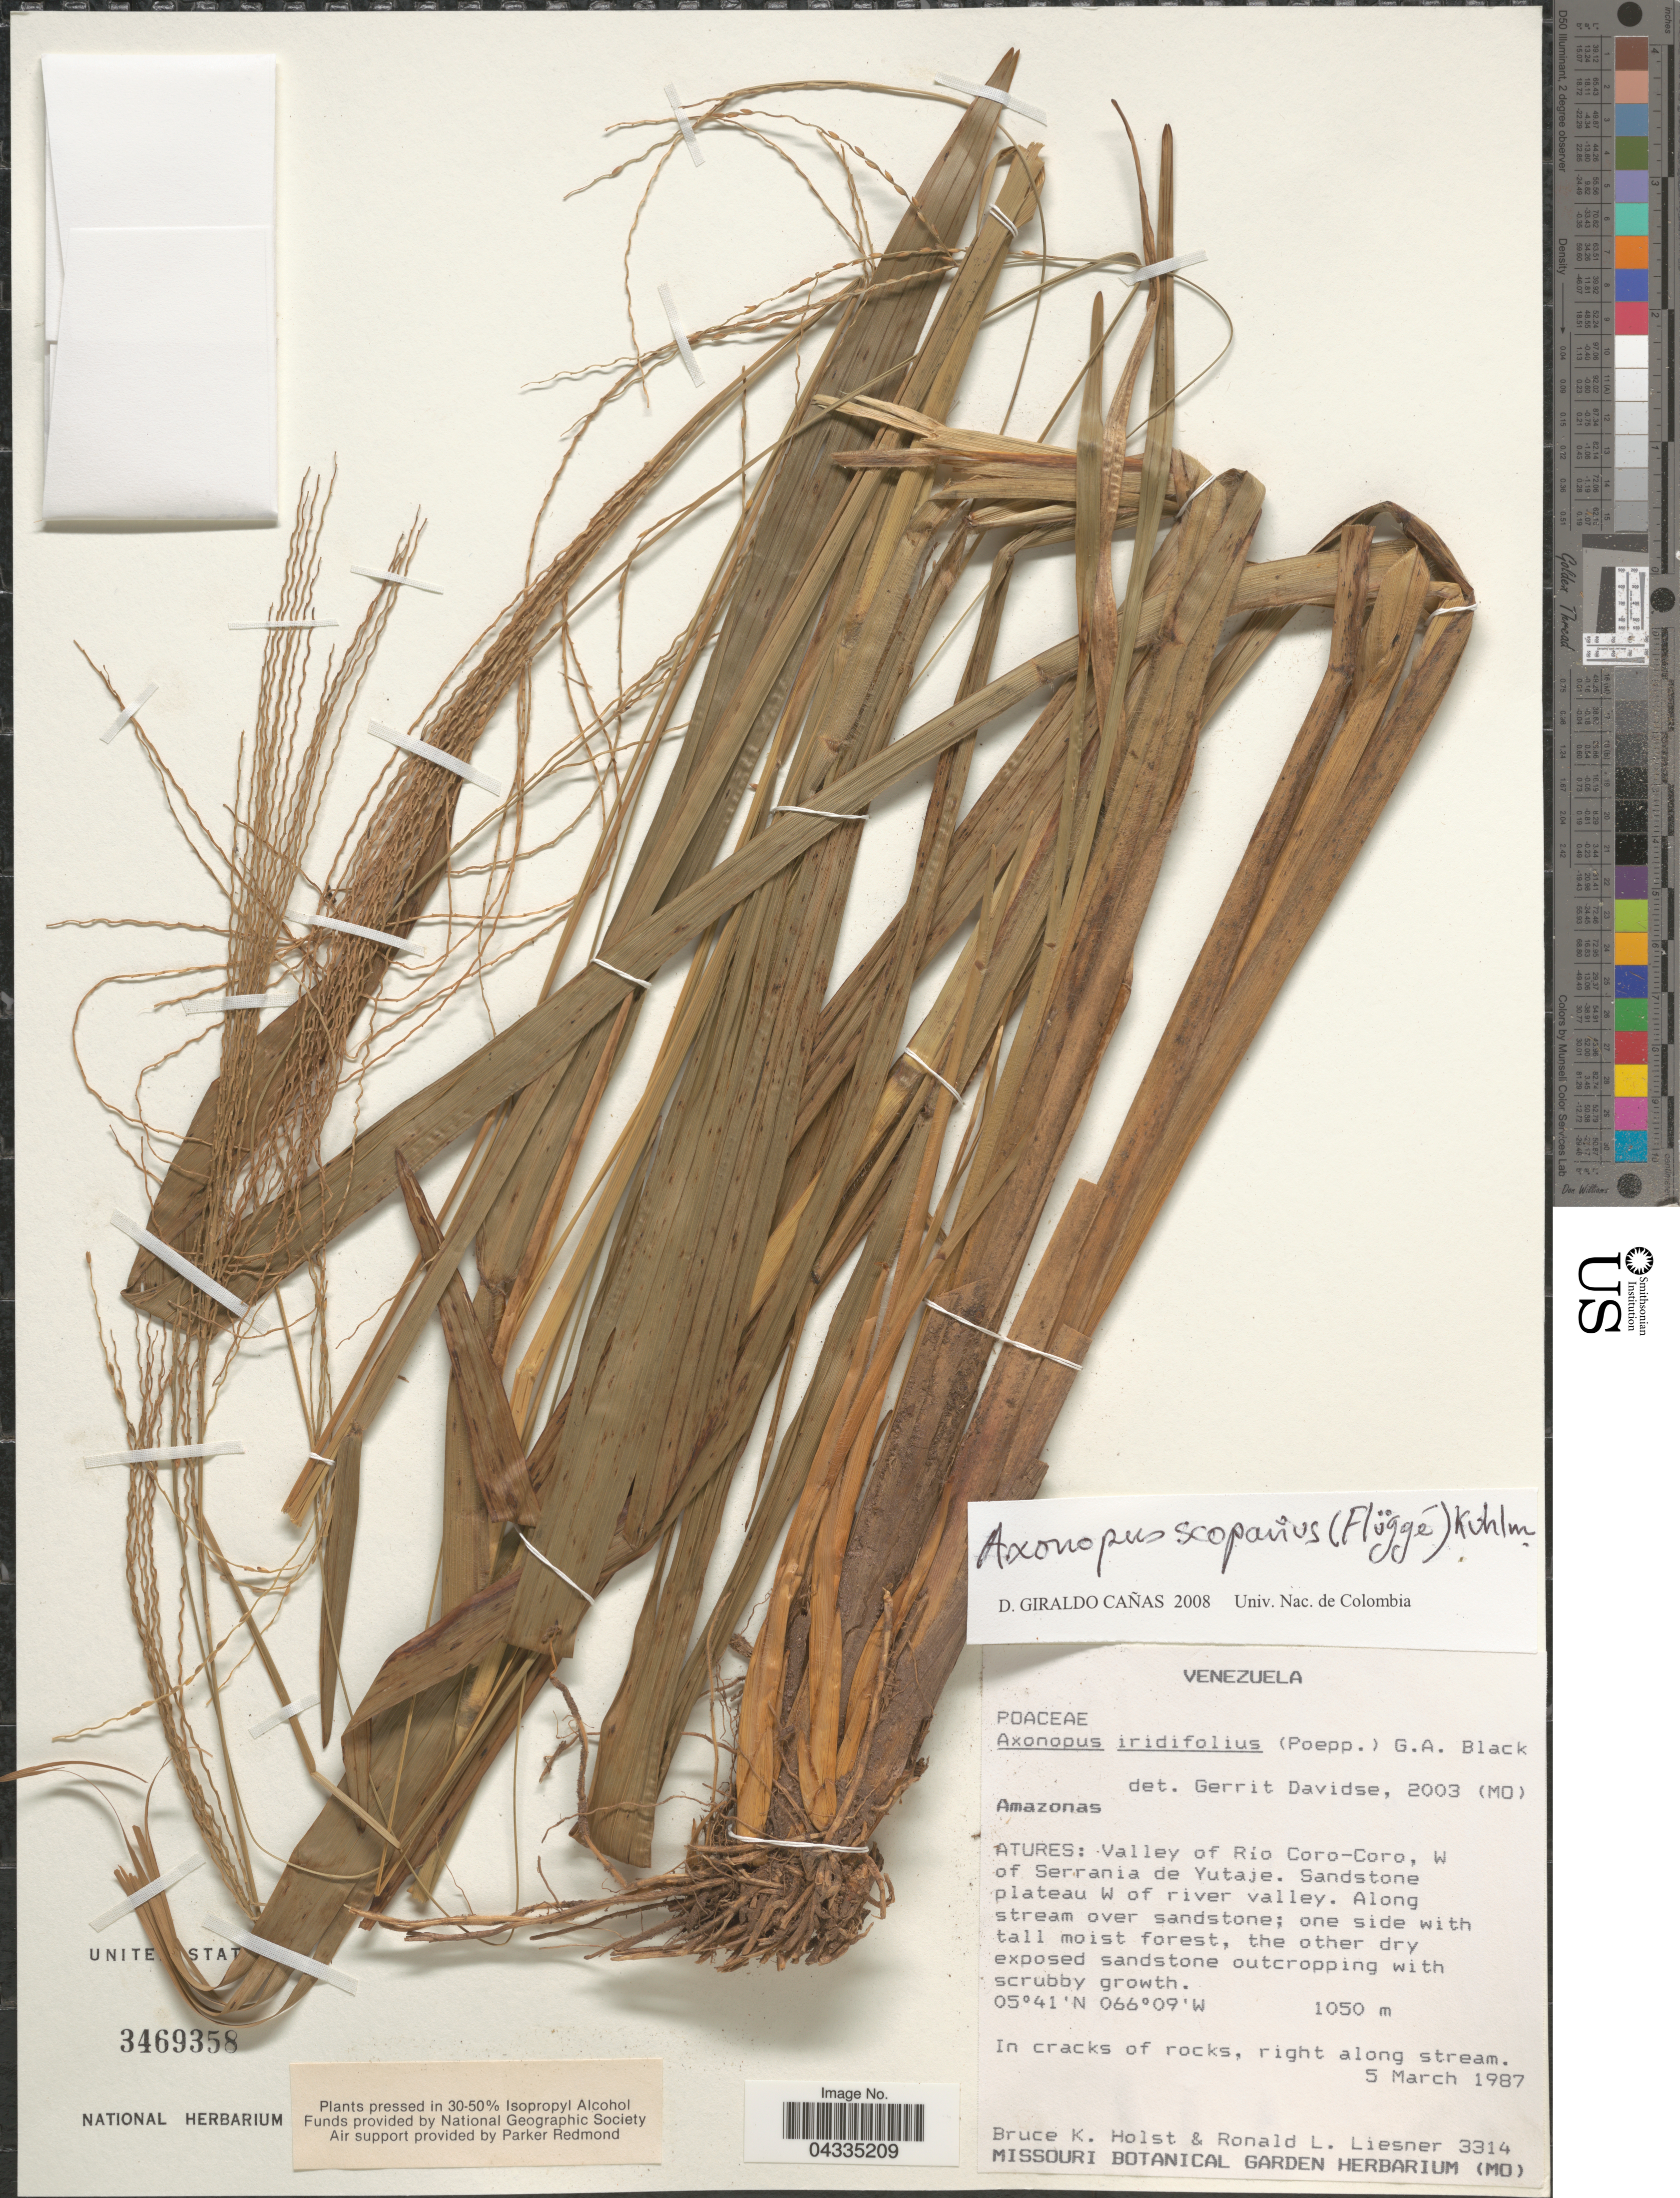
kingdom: Plantae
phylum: Tracheophyta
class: Liliopsida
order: Poales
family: Poaceae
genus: Axonopus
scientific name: Axonopus scoparius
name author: (Flüggé) Kuhlm.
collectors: B. Holst & R. L. Liesner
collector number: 3314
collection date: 1987-03-05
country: Venezuela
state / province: Amazonas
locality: Atures: Valley of Río Coro-Coro, W of Serrania de Yutaje. Sandstone plateau W of river valley.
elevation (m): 1050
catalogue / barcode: US 3469358